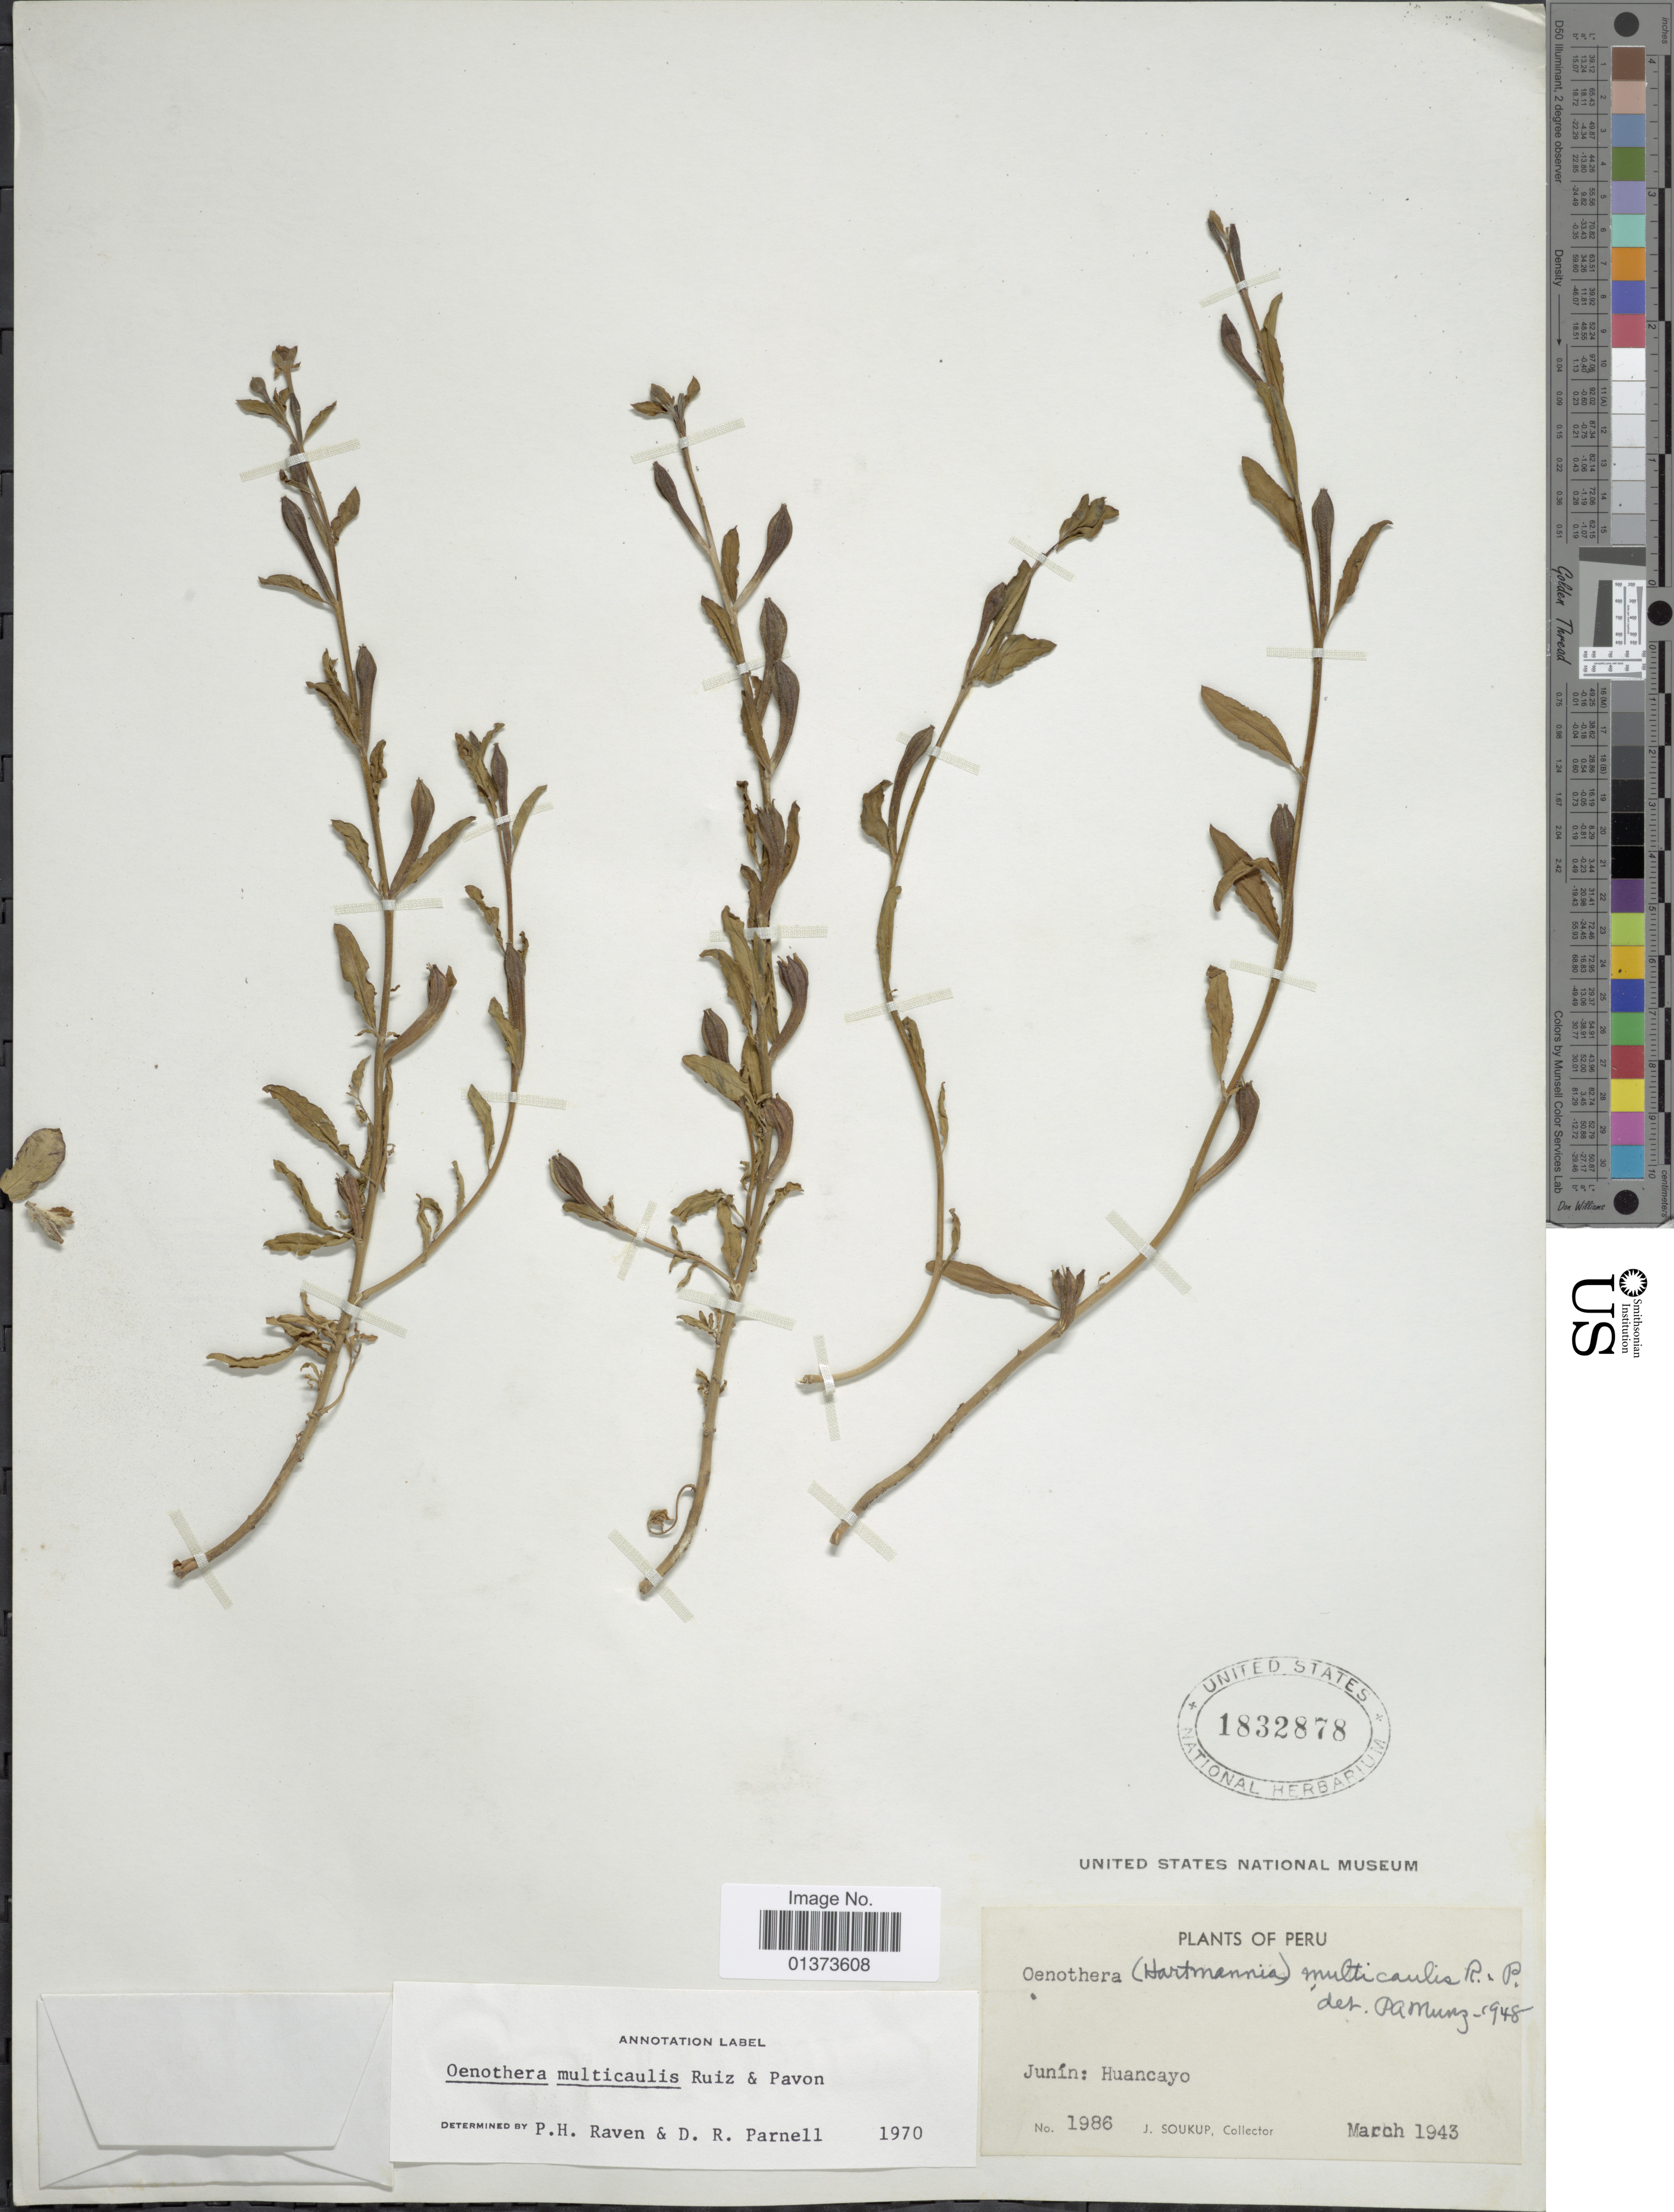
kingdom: Plantae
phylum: Tracheophyta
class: Magnoliopsida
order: Myrtales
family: Onagraceae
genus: Oenothera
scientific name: Oenothera multicaulis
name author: Ruiz & Pav.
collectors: J. Soukup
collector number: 1986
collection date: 1943-03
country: Peru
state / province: Junín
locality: Huancayo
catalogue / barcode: US 1832878